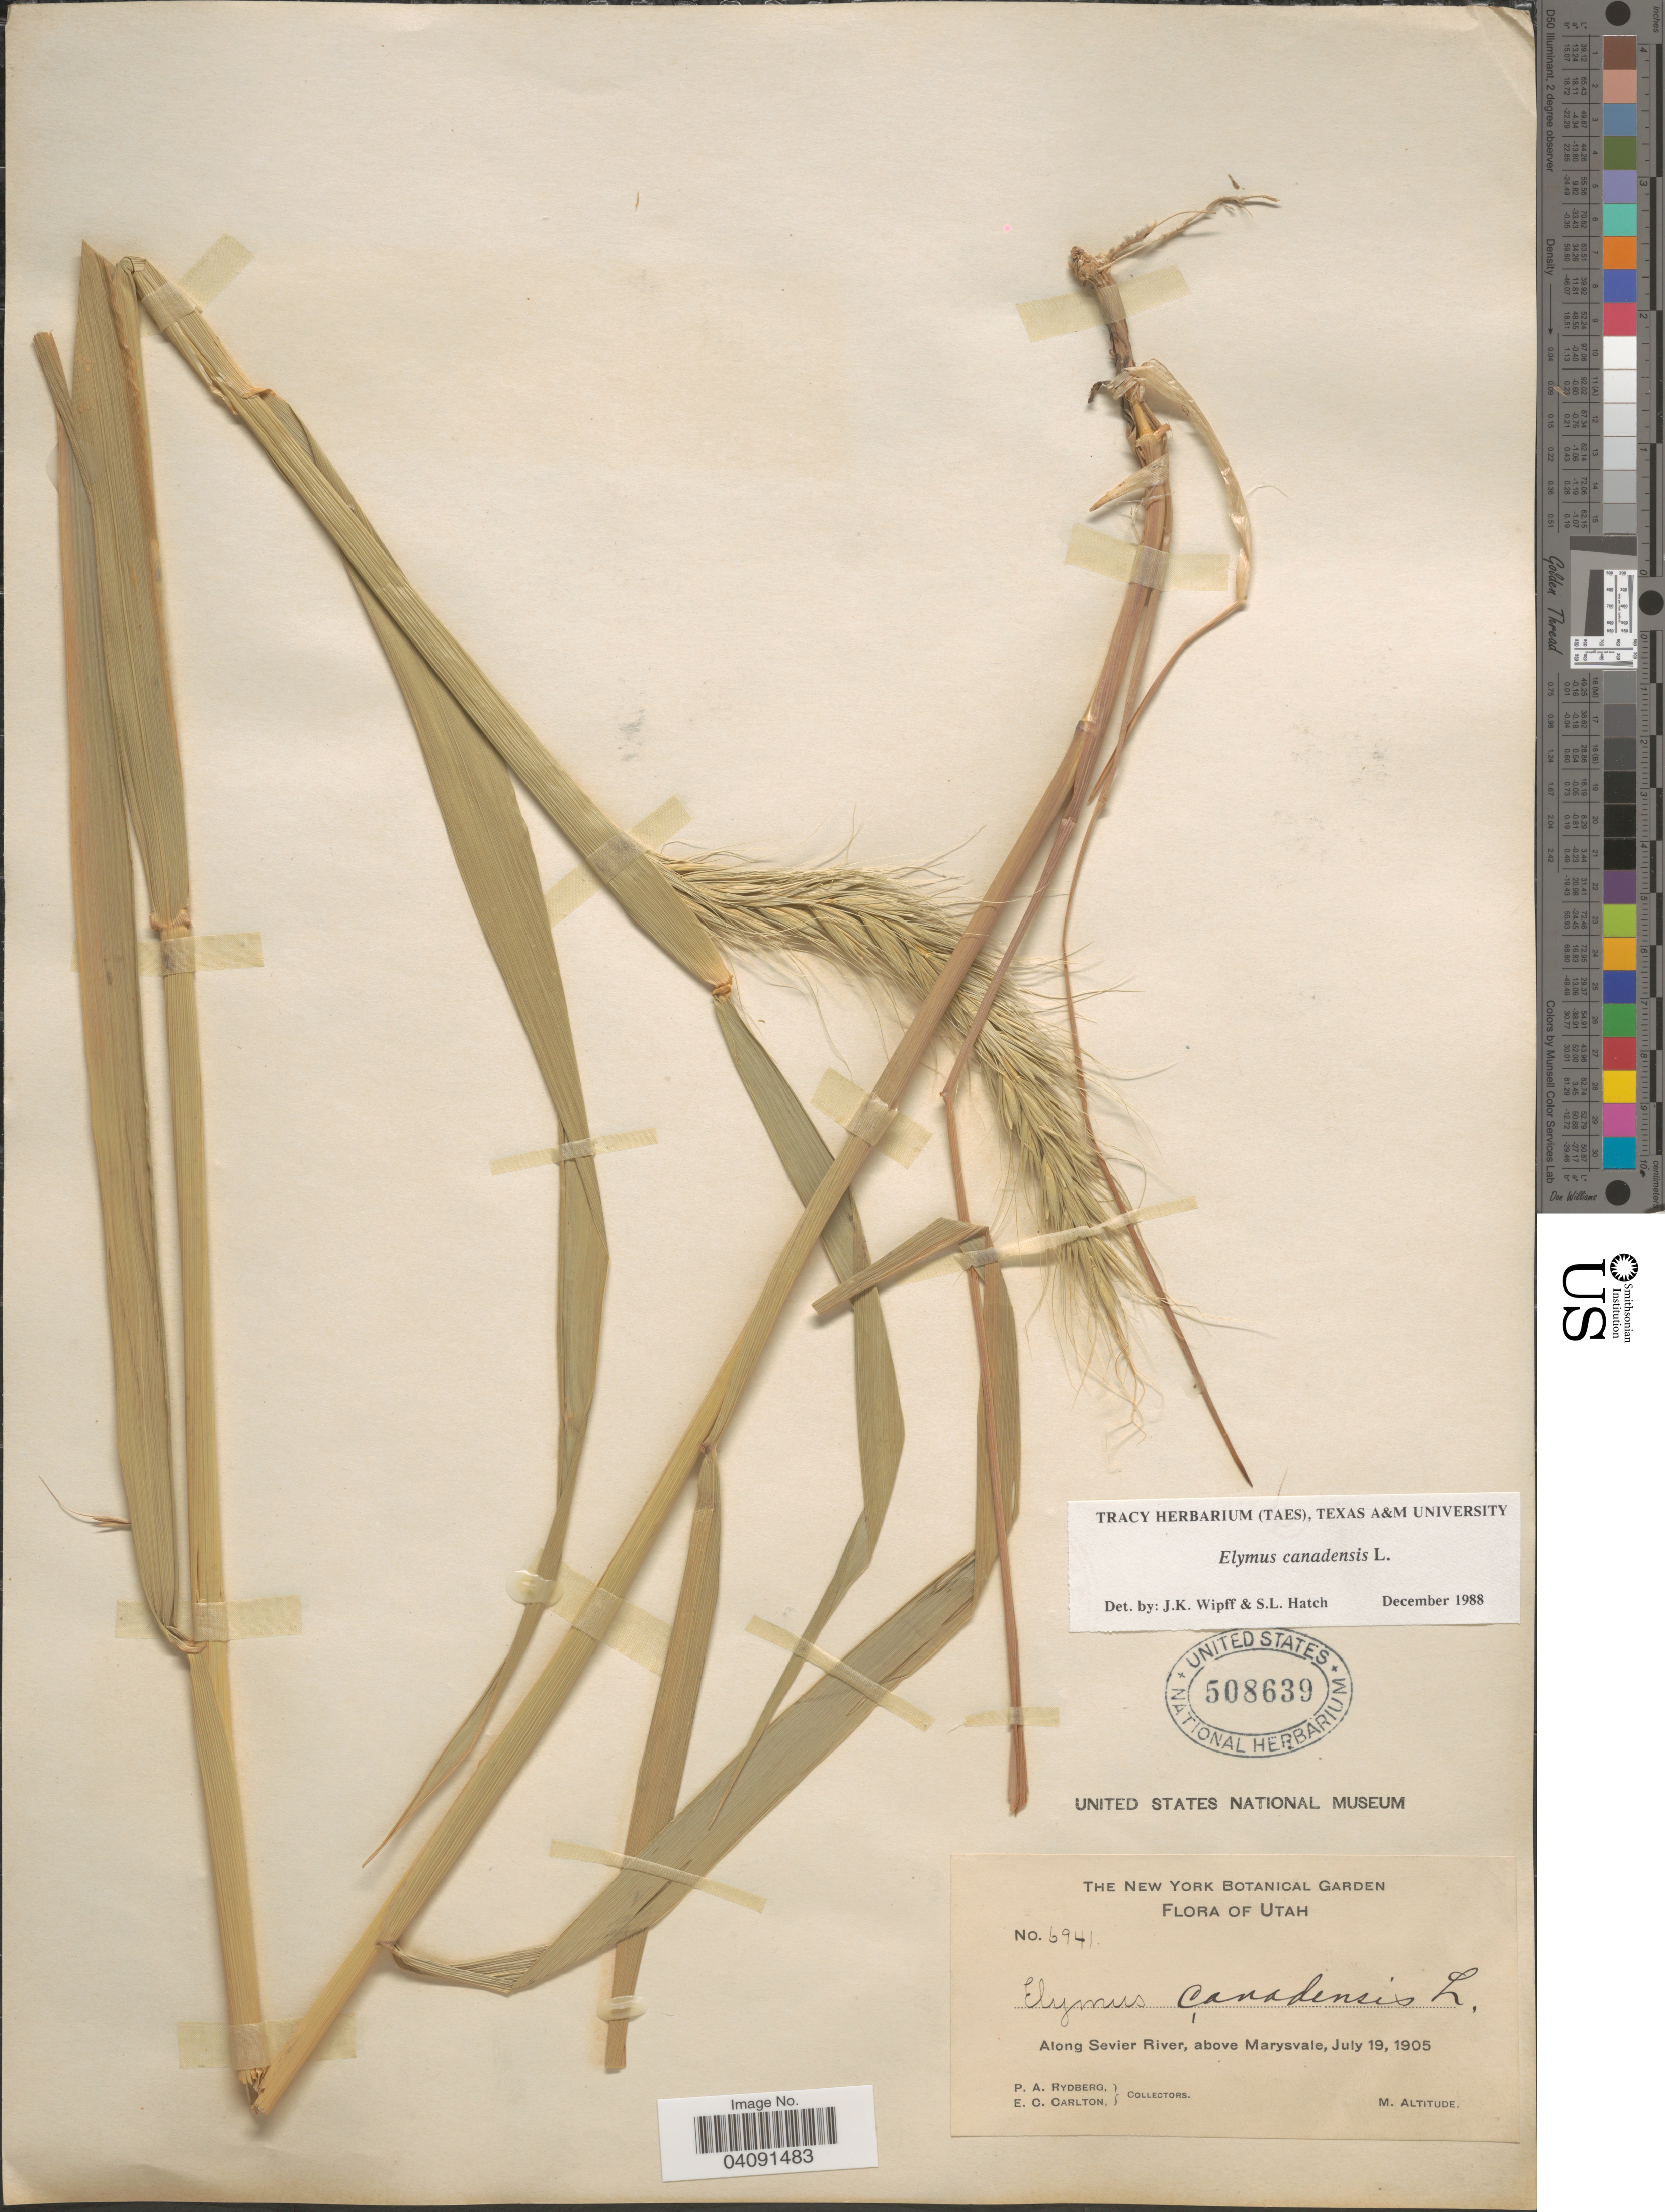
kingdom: Plantae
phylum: Tracheophyta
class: Liliopsida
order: Poales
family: Poaceae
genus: Elymus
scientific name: Elymus canadensis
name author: L.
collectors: P. A. Rydberg & E. Carlton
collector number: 6941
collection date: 1905-07-19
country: United States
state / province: Utah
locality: Along Sevier River, above Marysvale.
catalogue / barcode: US 508639